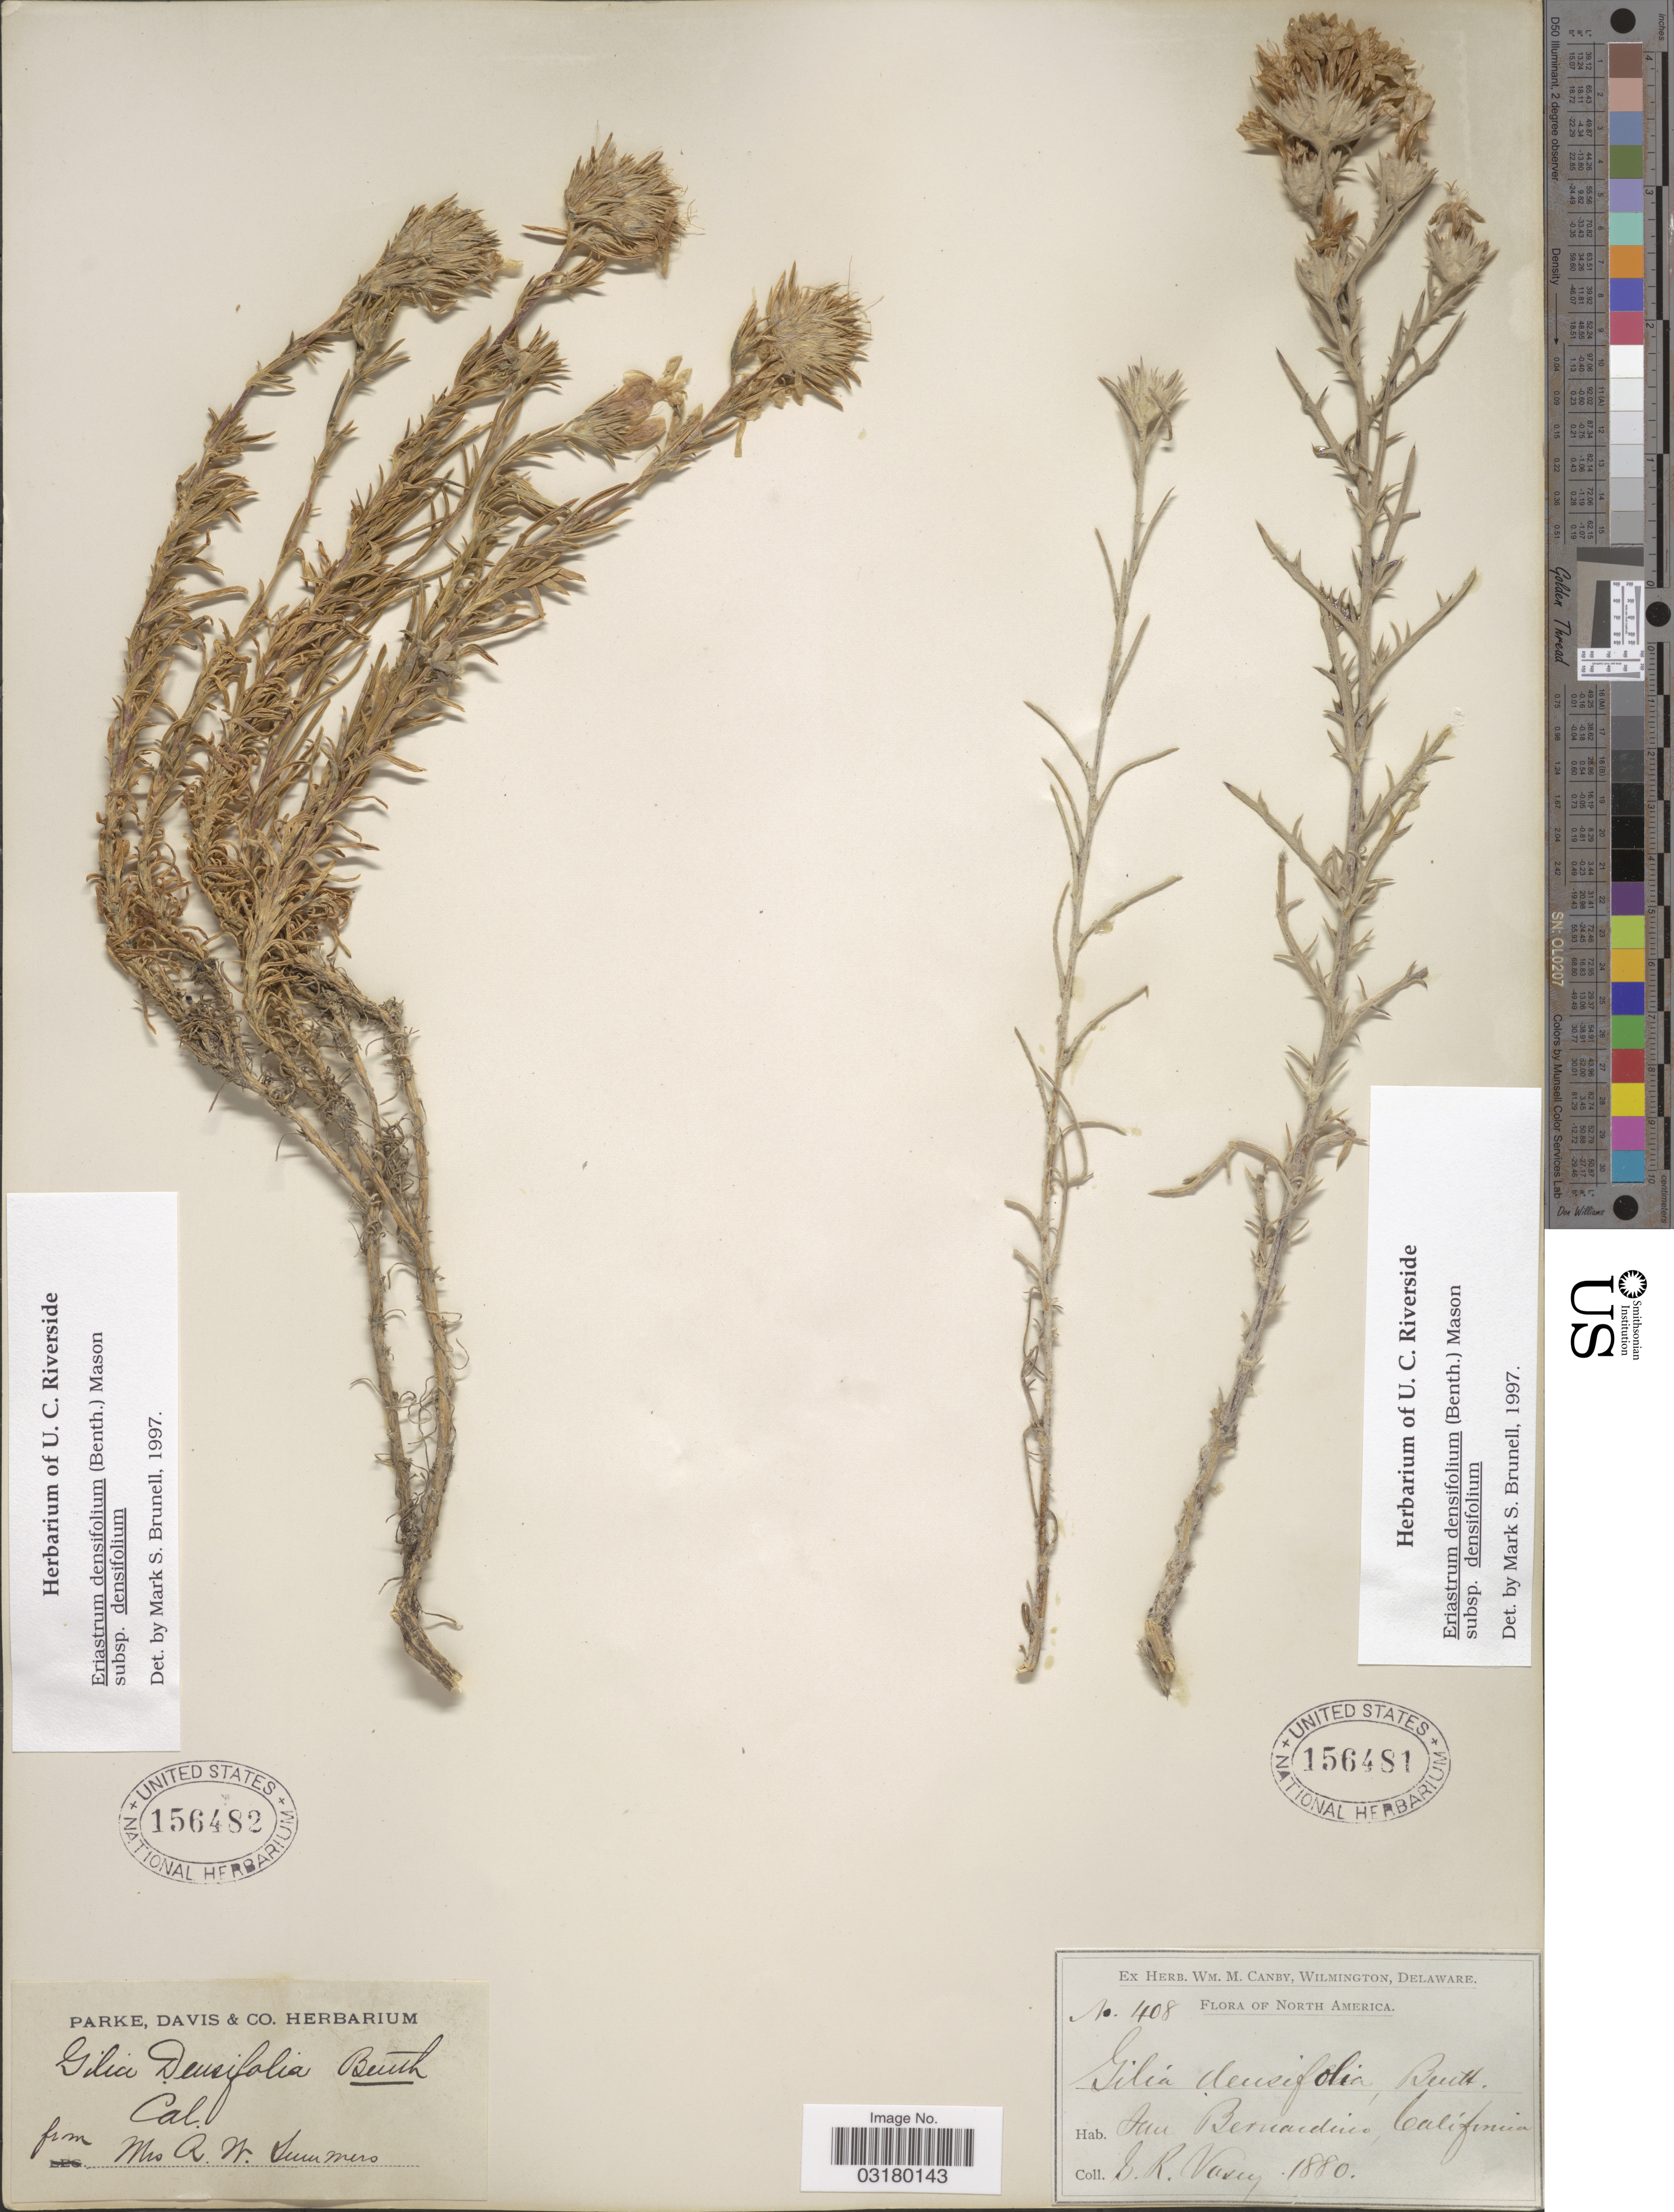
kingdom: Plantae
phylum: Tracheophyta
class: Magnoliopsida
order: Ericales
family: Polemoniaceae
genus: Eriastrum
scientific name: Eriastrum densifolium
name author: (Benth.) H. Mason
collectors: G. R. Vasey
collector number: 408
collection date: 1880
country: United States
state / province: California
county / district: San Bernardino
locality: San Bernardino.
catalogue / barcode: US 156481